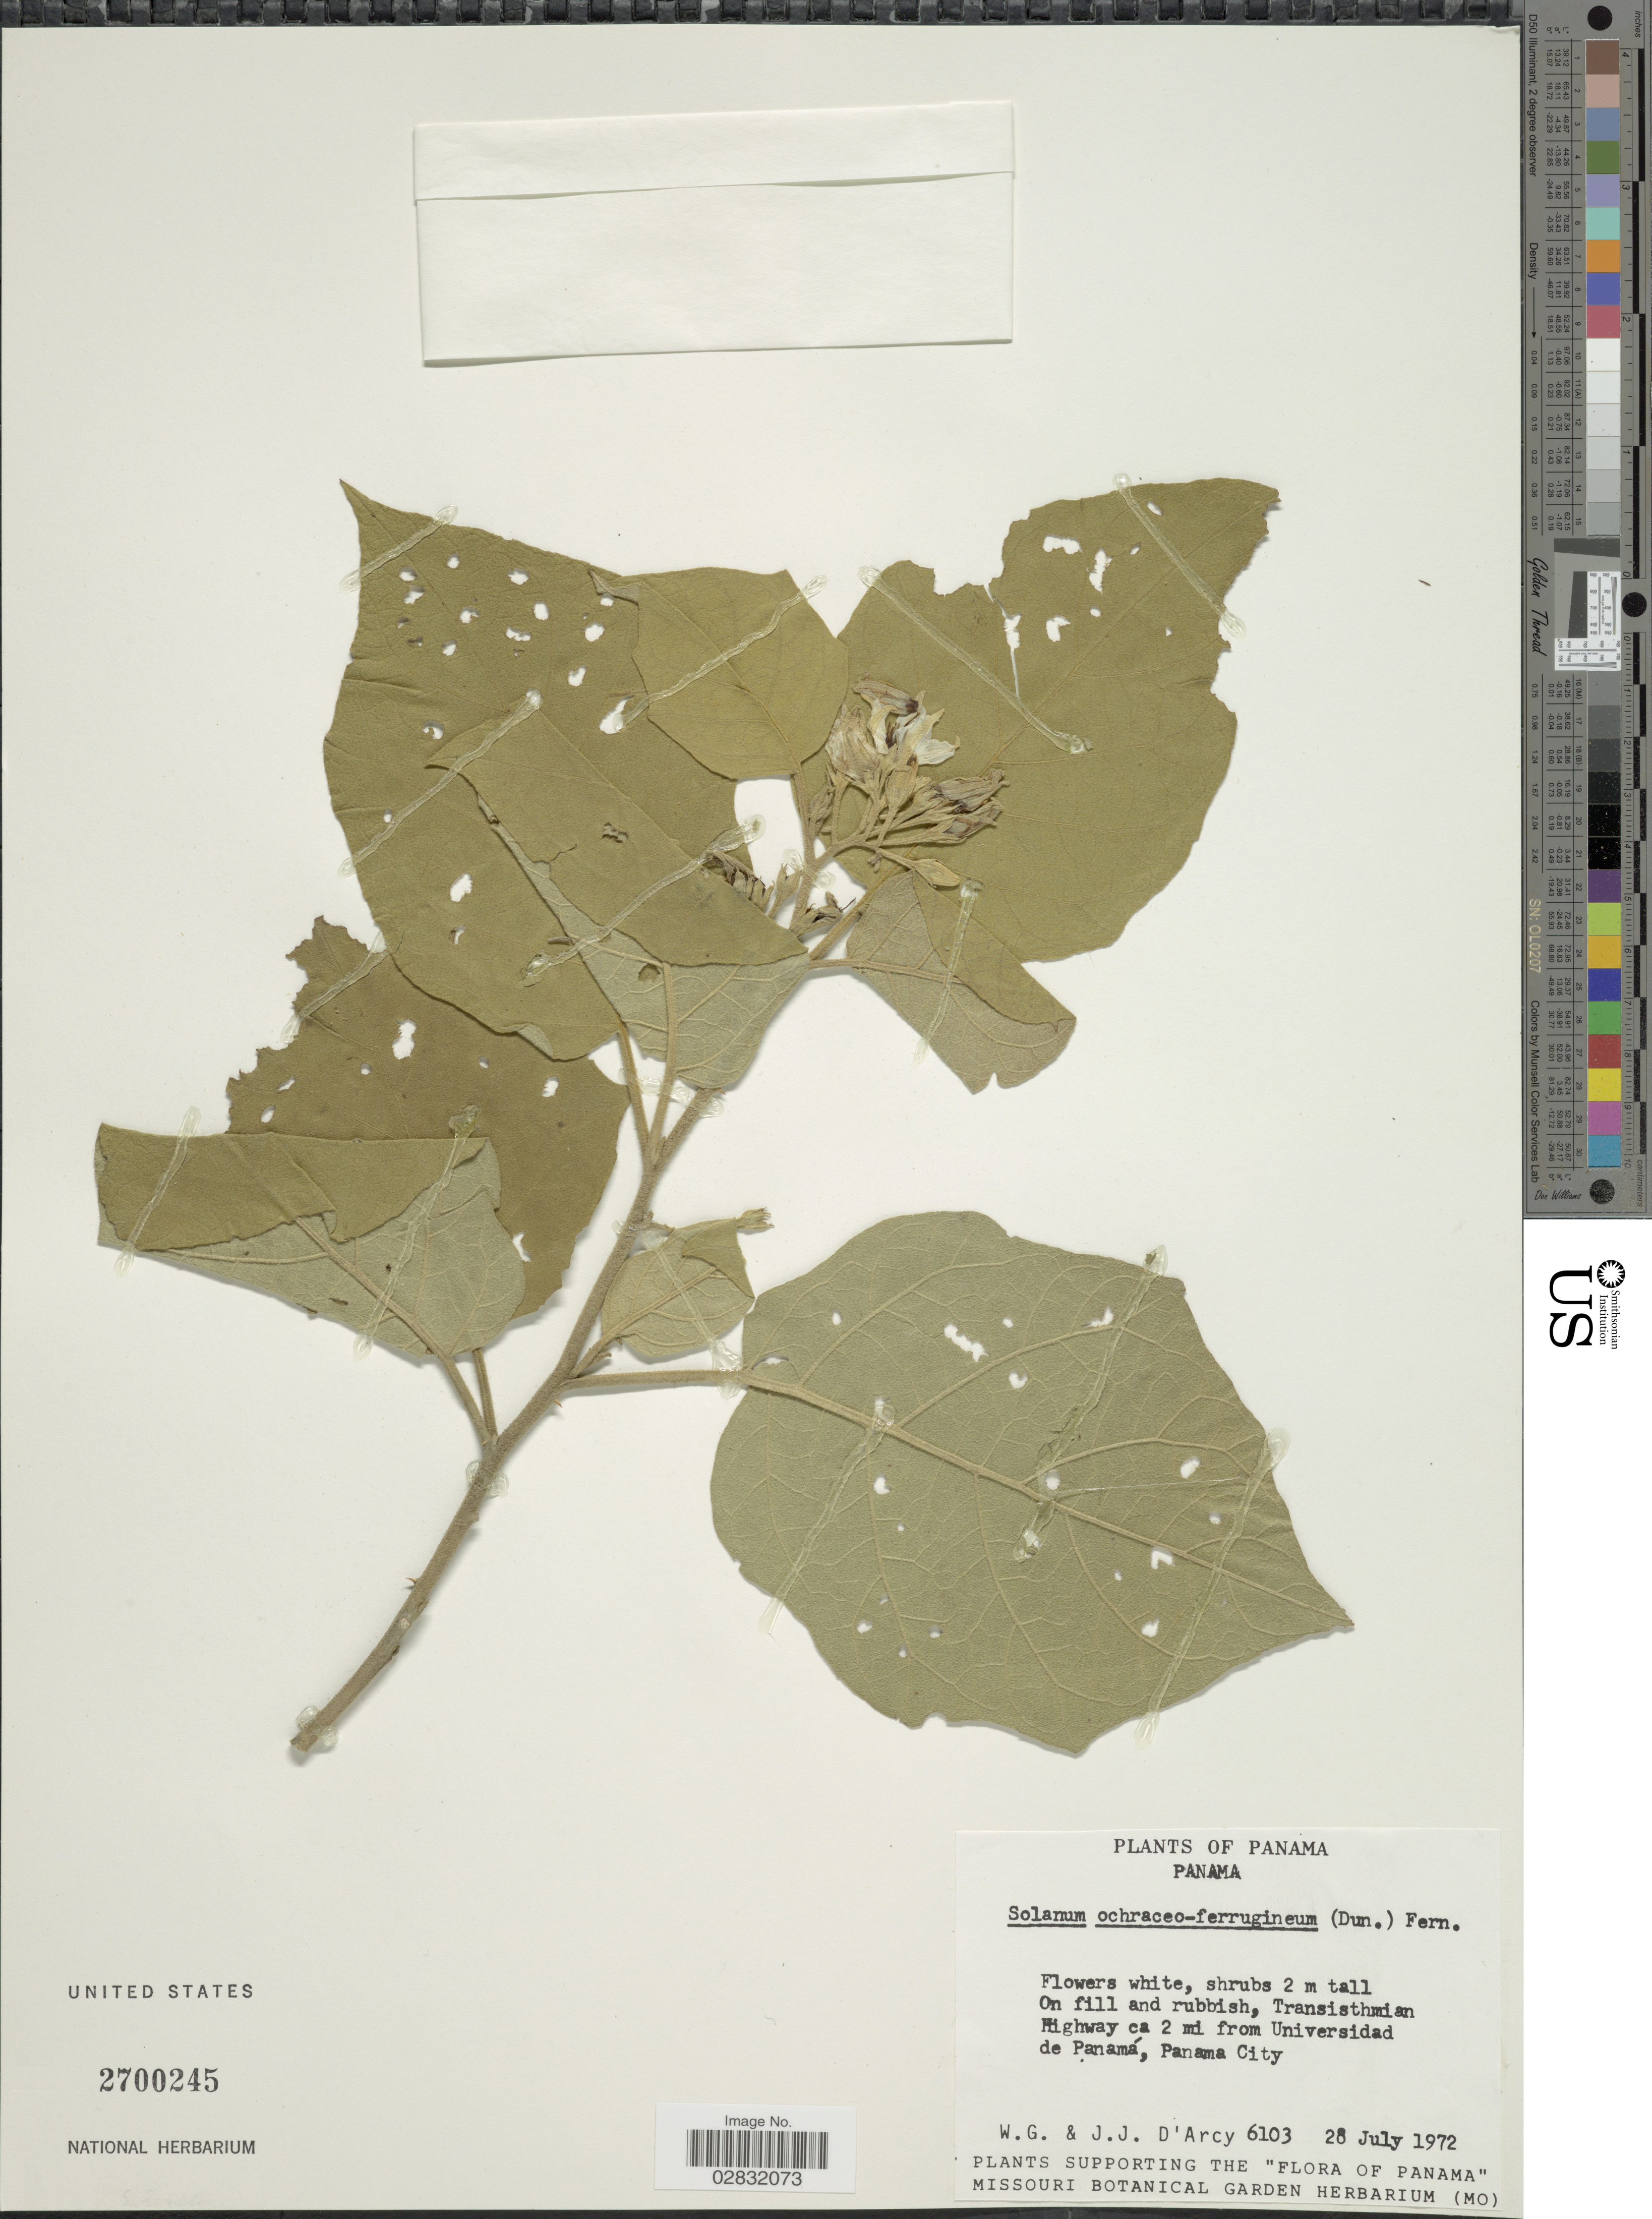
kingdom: Plantae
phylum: Tracheophyta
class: Magnoliopsida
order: Solanales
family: Solanaceae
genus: Solanum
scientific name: Solanum ochraceo-ferrugineum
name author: (Dunal) Fernald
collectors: W. G. D'Arcy & J. J. D'Arcy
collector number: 6103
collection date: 1972-07-28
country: Panama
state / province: Panamá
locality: Transisthmian Highway ca 2 mi from Universidad de Panamá, Panama City.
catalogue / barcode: US 2700245